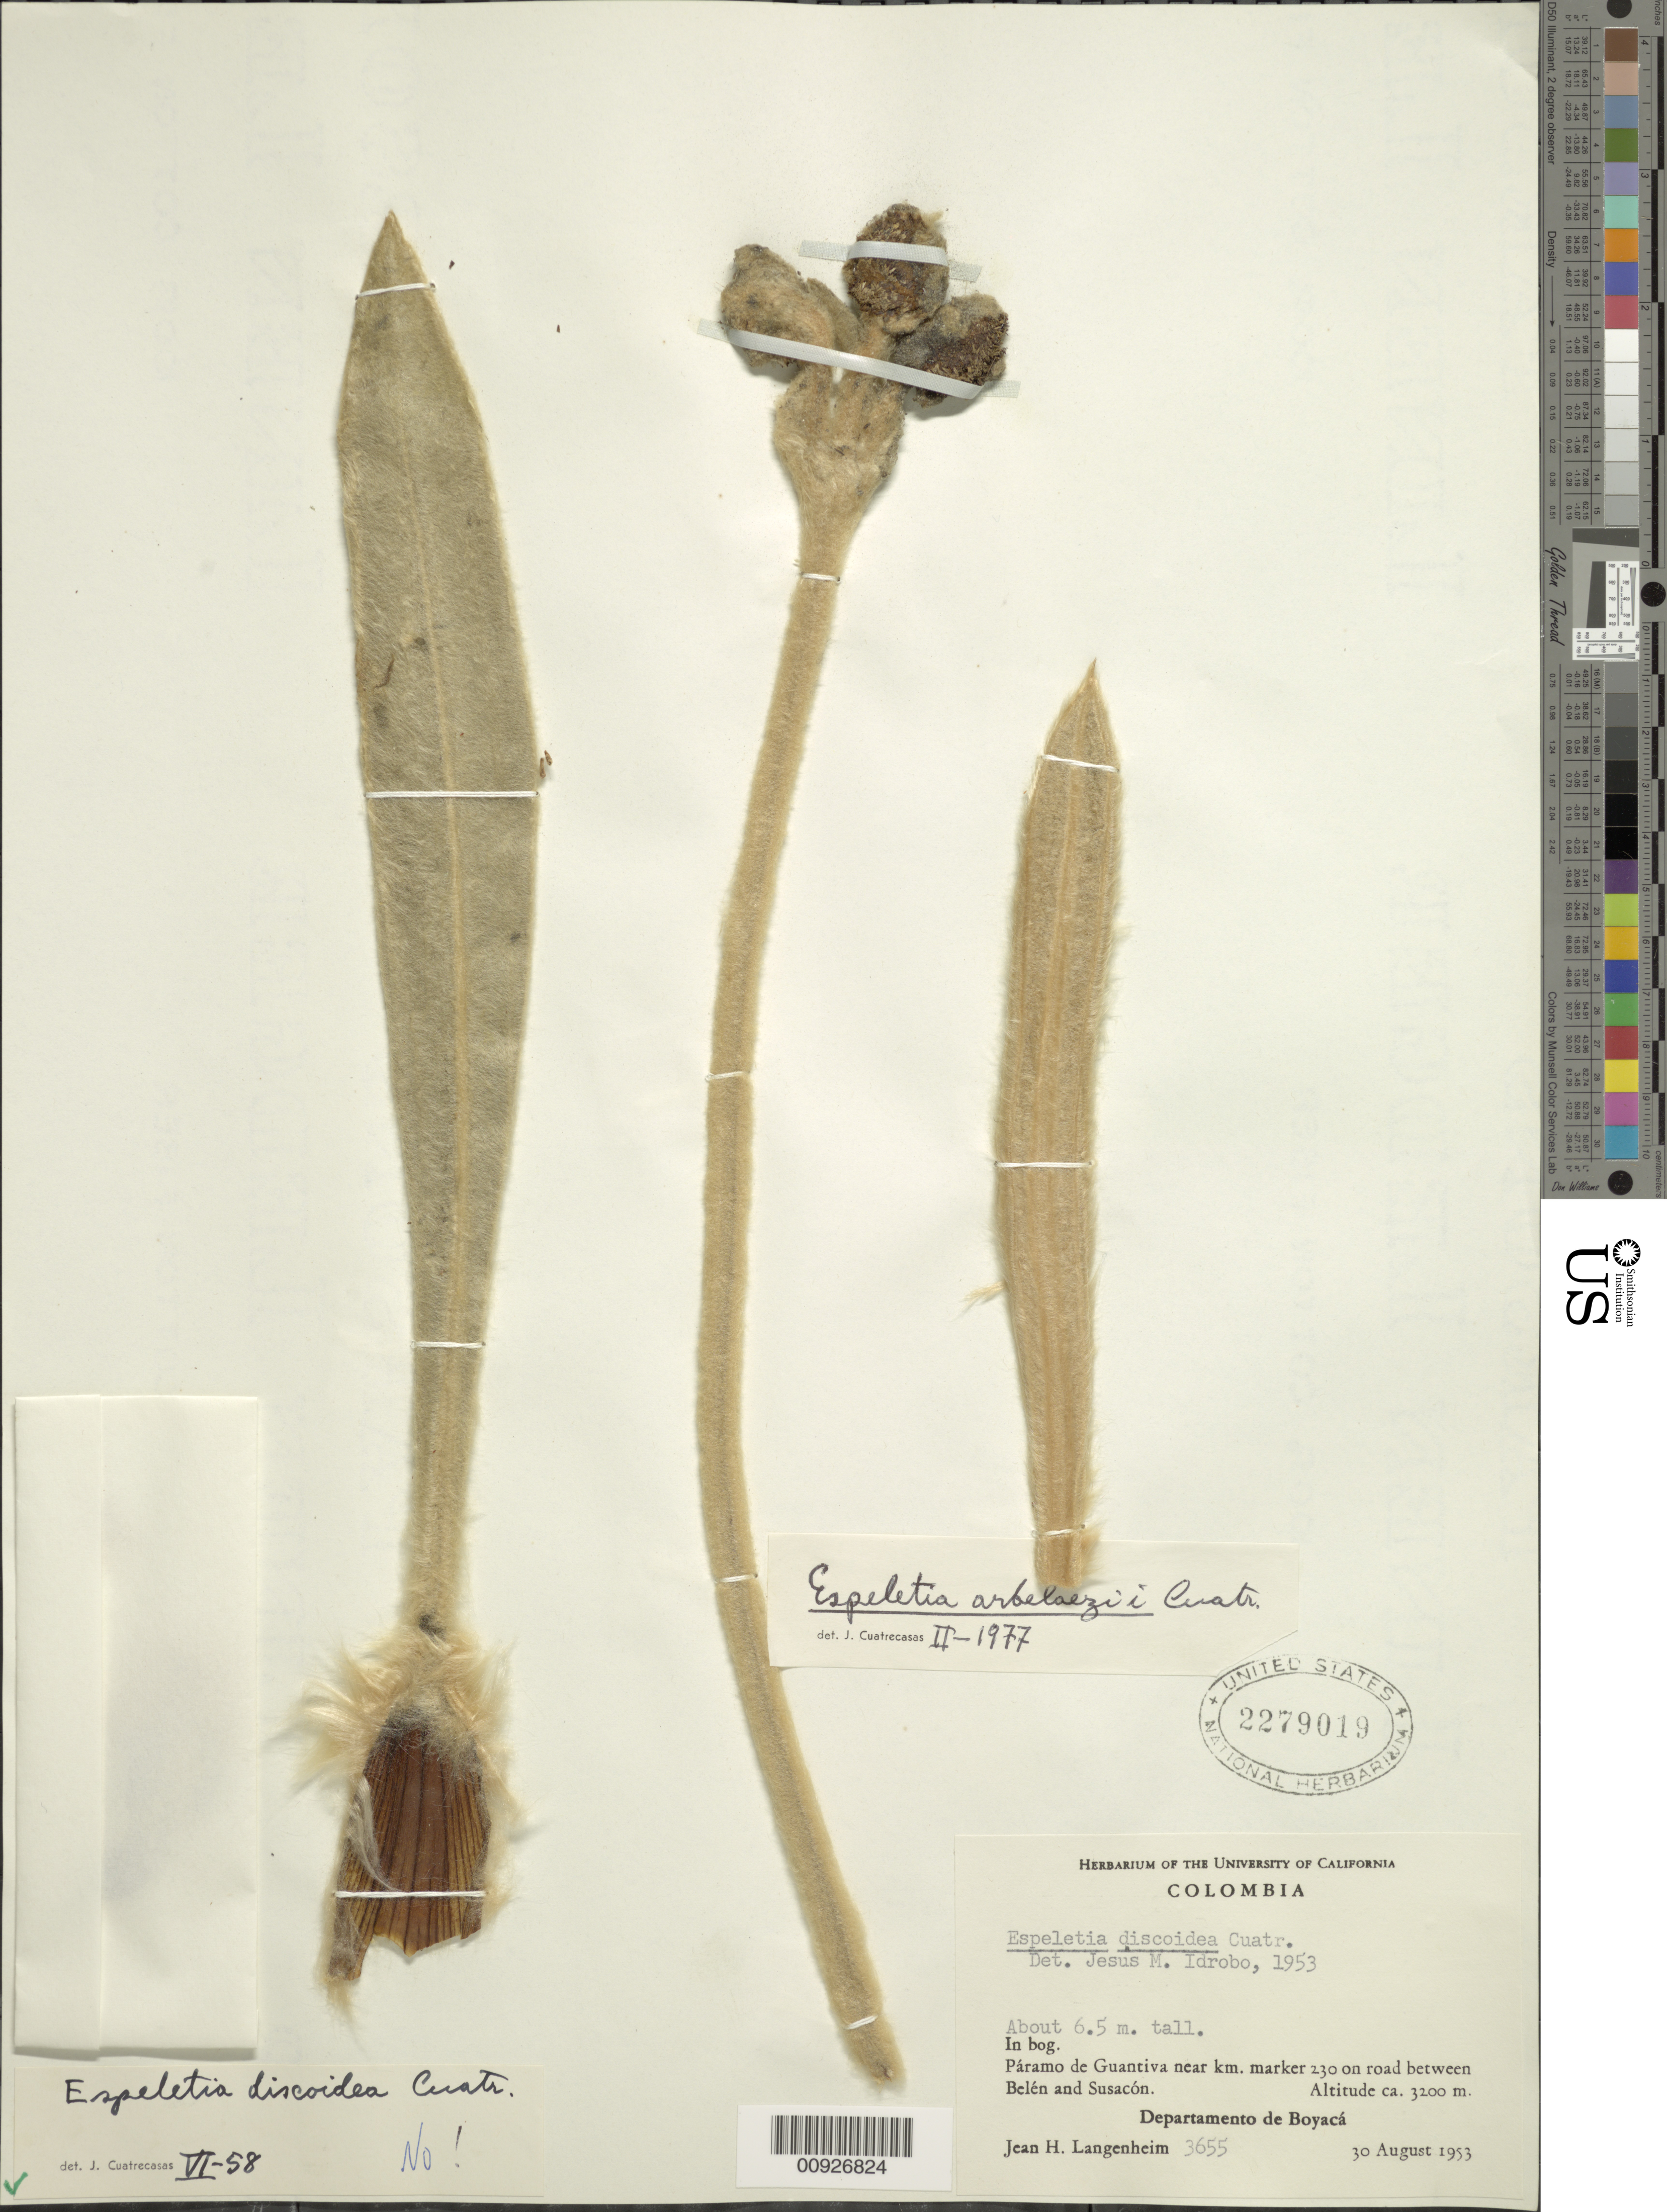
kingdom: Plantae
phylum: Tracheophyta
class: Magnoliopsida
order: Asterales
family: Asteraceae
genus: Espeletia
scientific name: Espeletia arbelaezii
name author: Cuatrec.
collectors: J. H. Langenheim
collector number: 3655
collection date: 1953-08-30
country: Colombia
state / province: Boyacá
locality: P. de Guántiva. Páramo de Guantiva near km. marker 230 0on road between Belén and Susacón.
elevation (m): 3200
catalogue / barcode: US 2279019